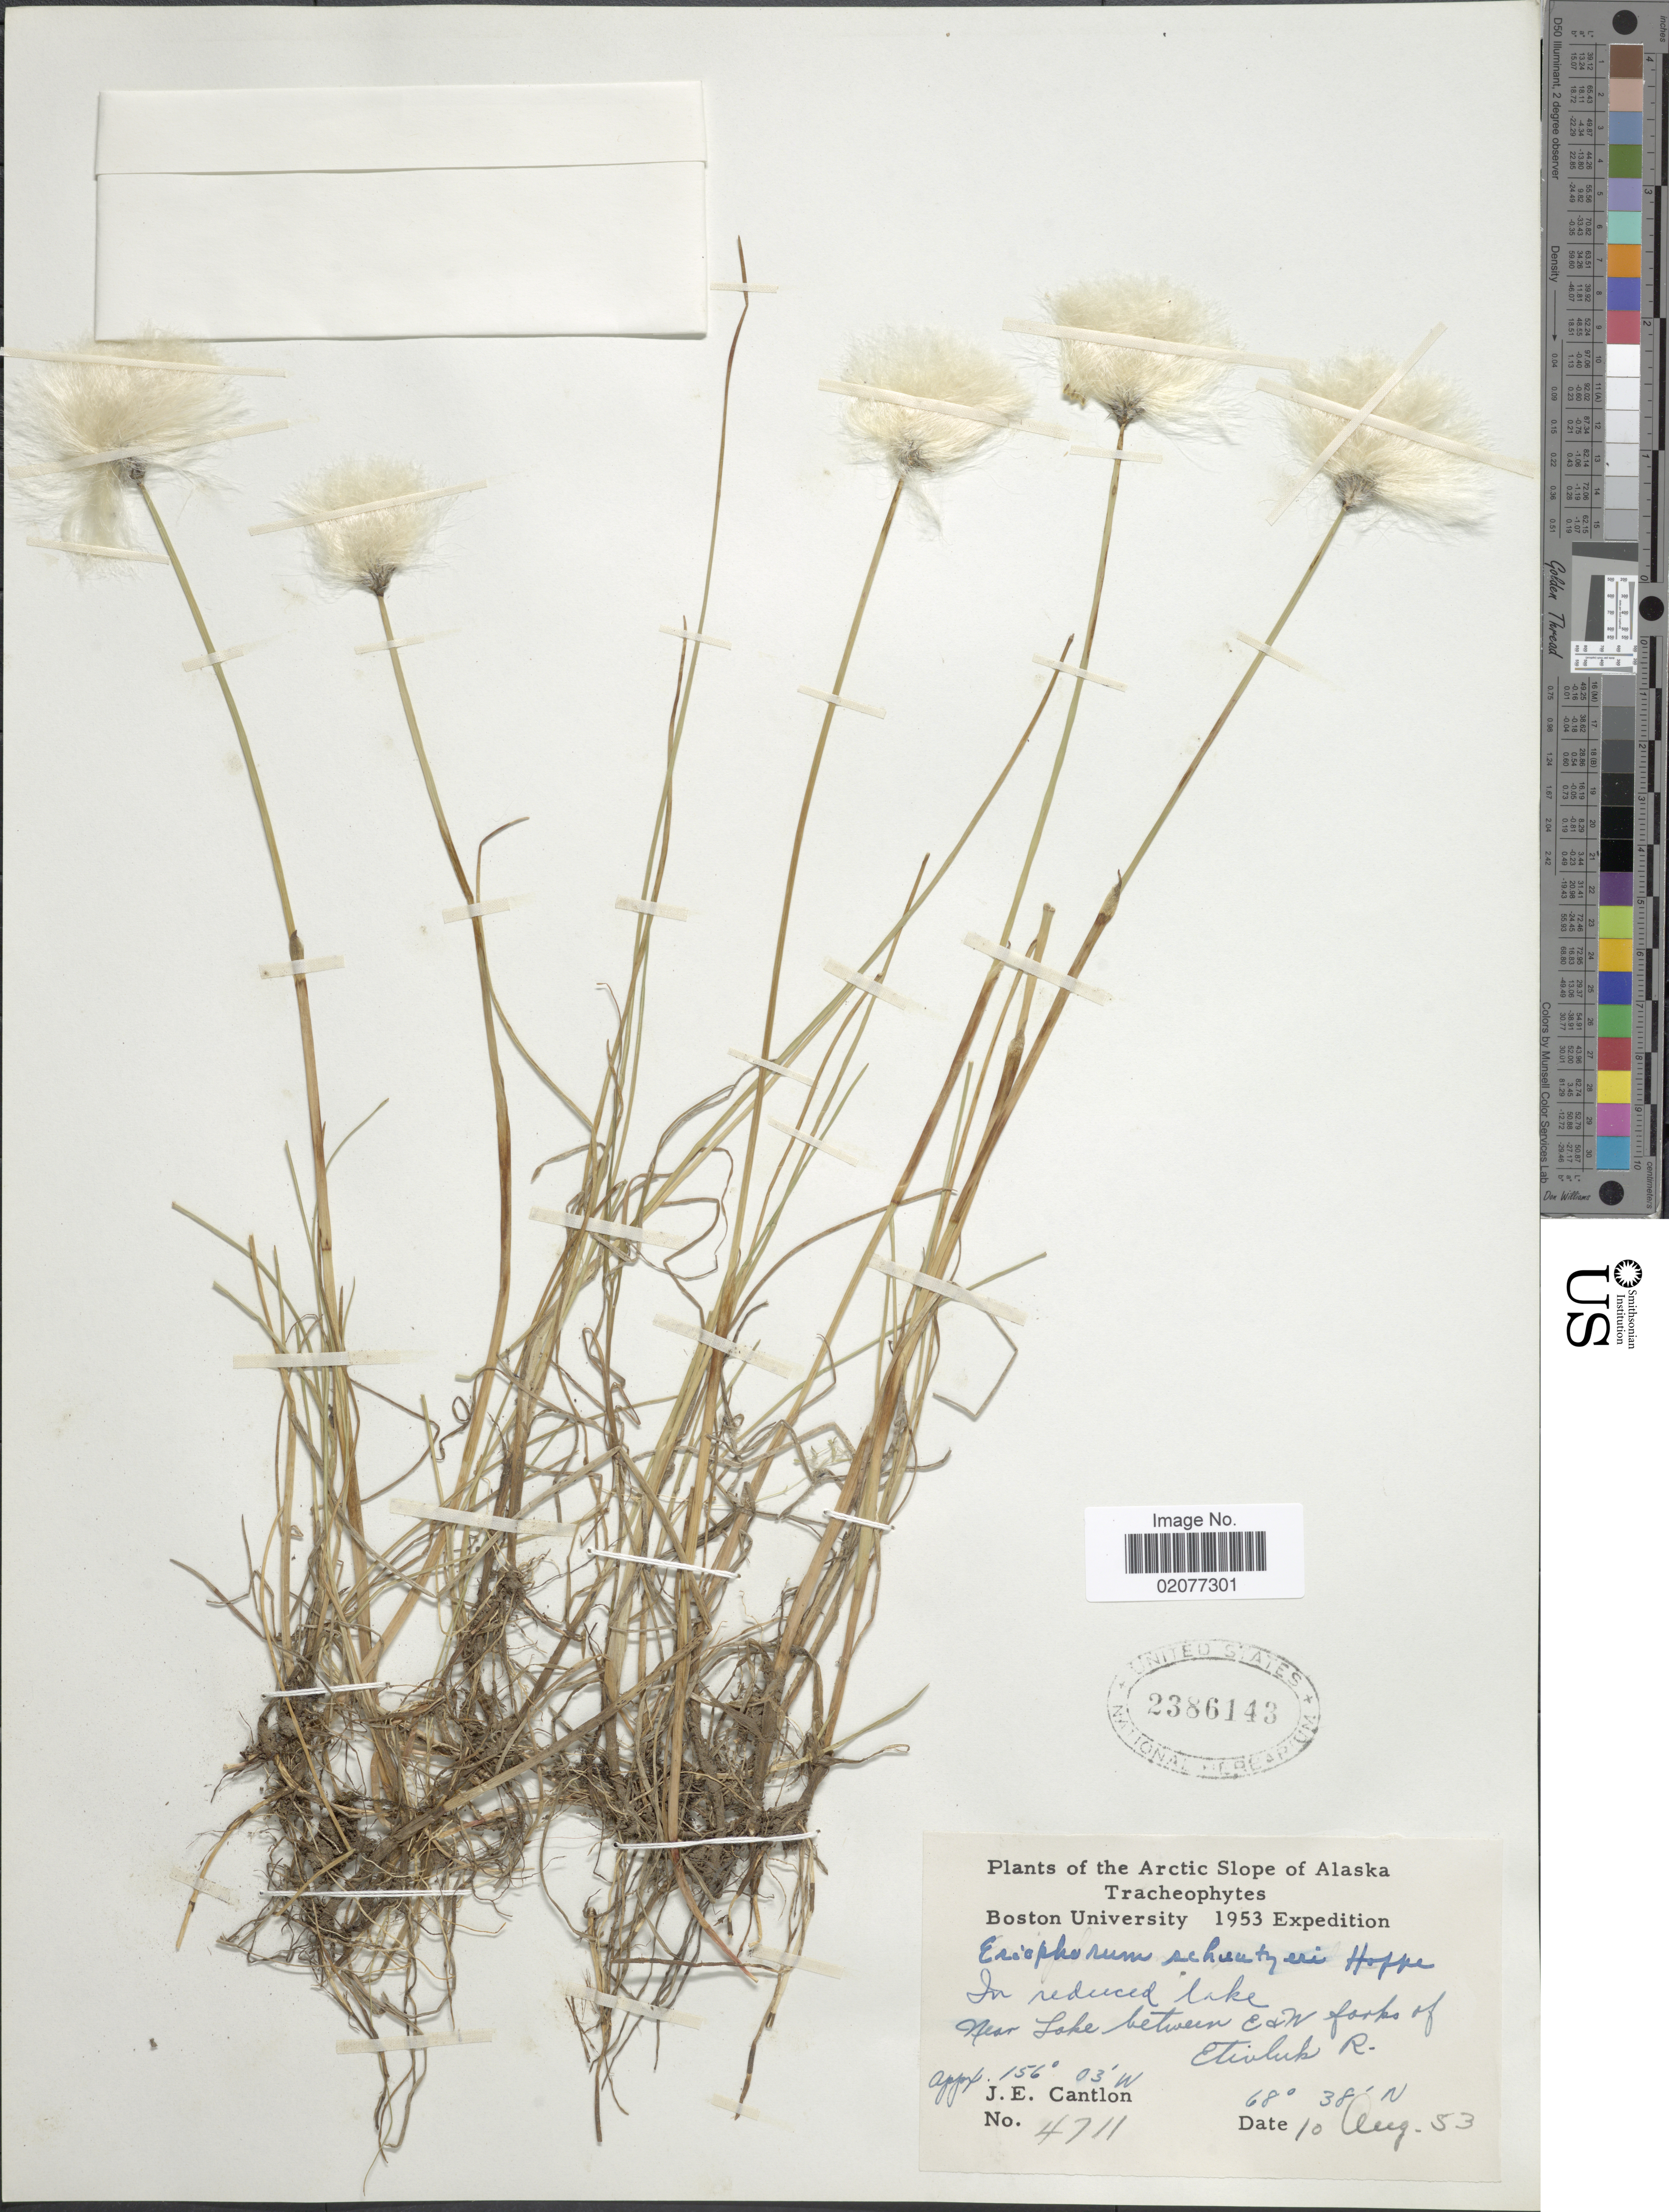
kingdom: Plantae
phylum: Tracheophyta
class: Liliopsida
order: Poales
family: Cyperaceae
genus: Eriophorum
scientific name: Eriophorum scheuchzeri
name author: Hoppe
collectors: J. Cantlon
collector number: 4711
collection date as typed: Transcribed d/m/y: 10/8/53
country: United States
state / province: Alaska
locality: Arctic Slope of Alaska. Near Lake between E & W forks of Etivluk R.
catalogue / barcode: US 2386143